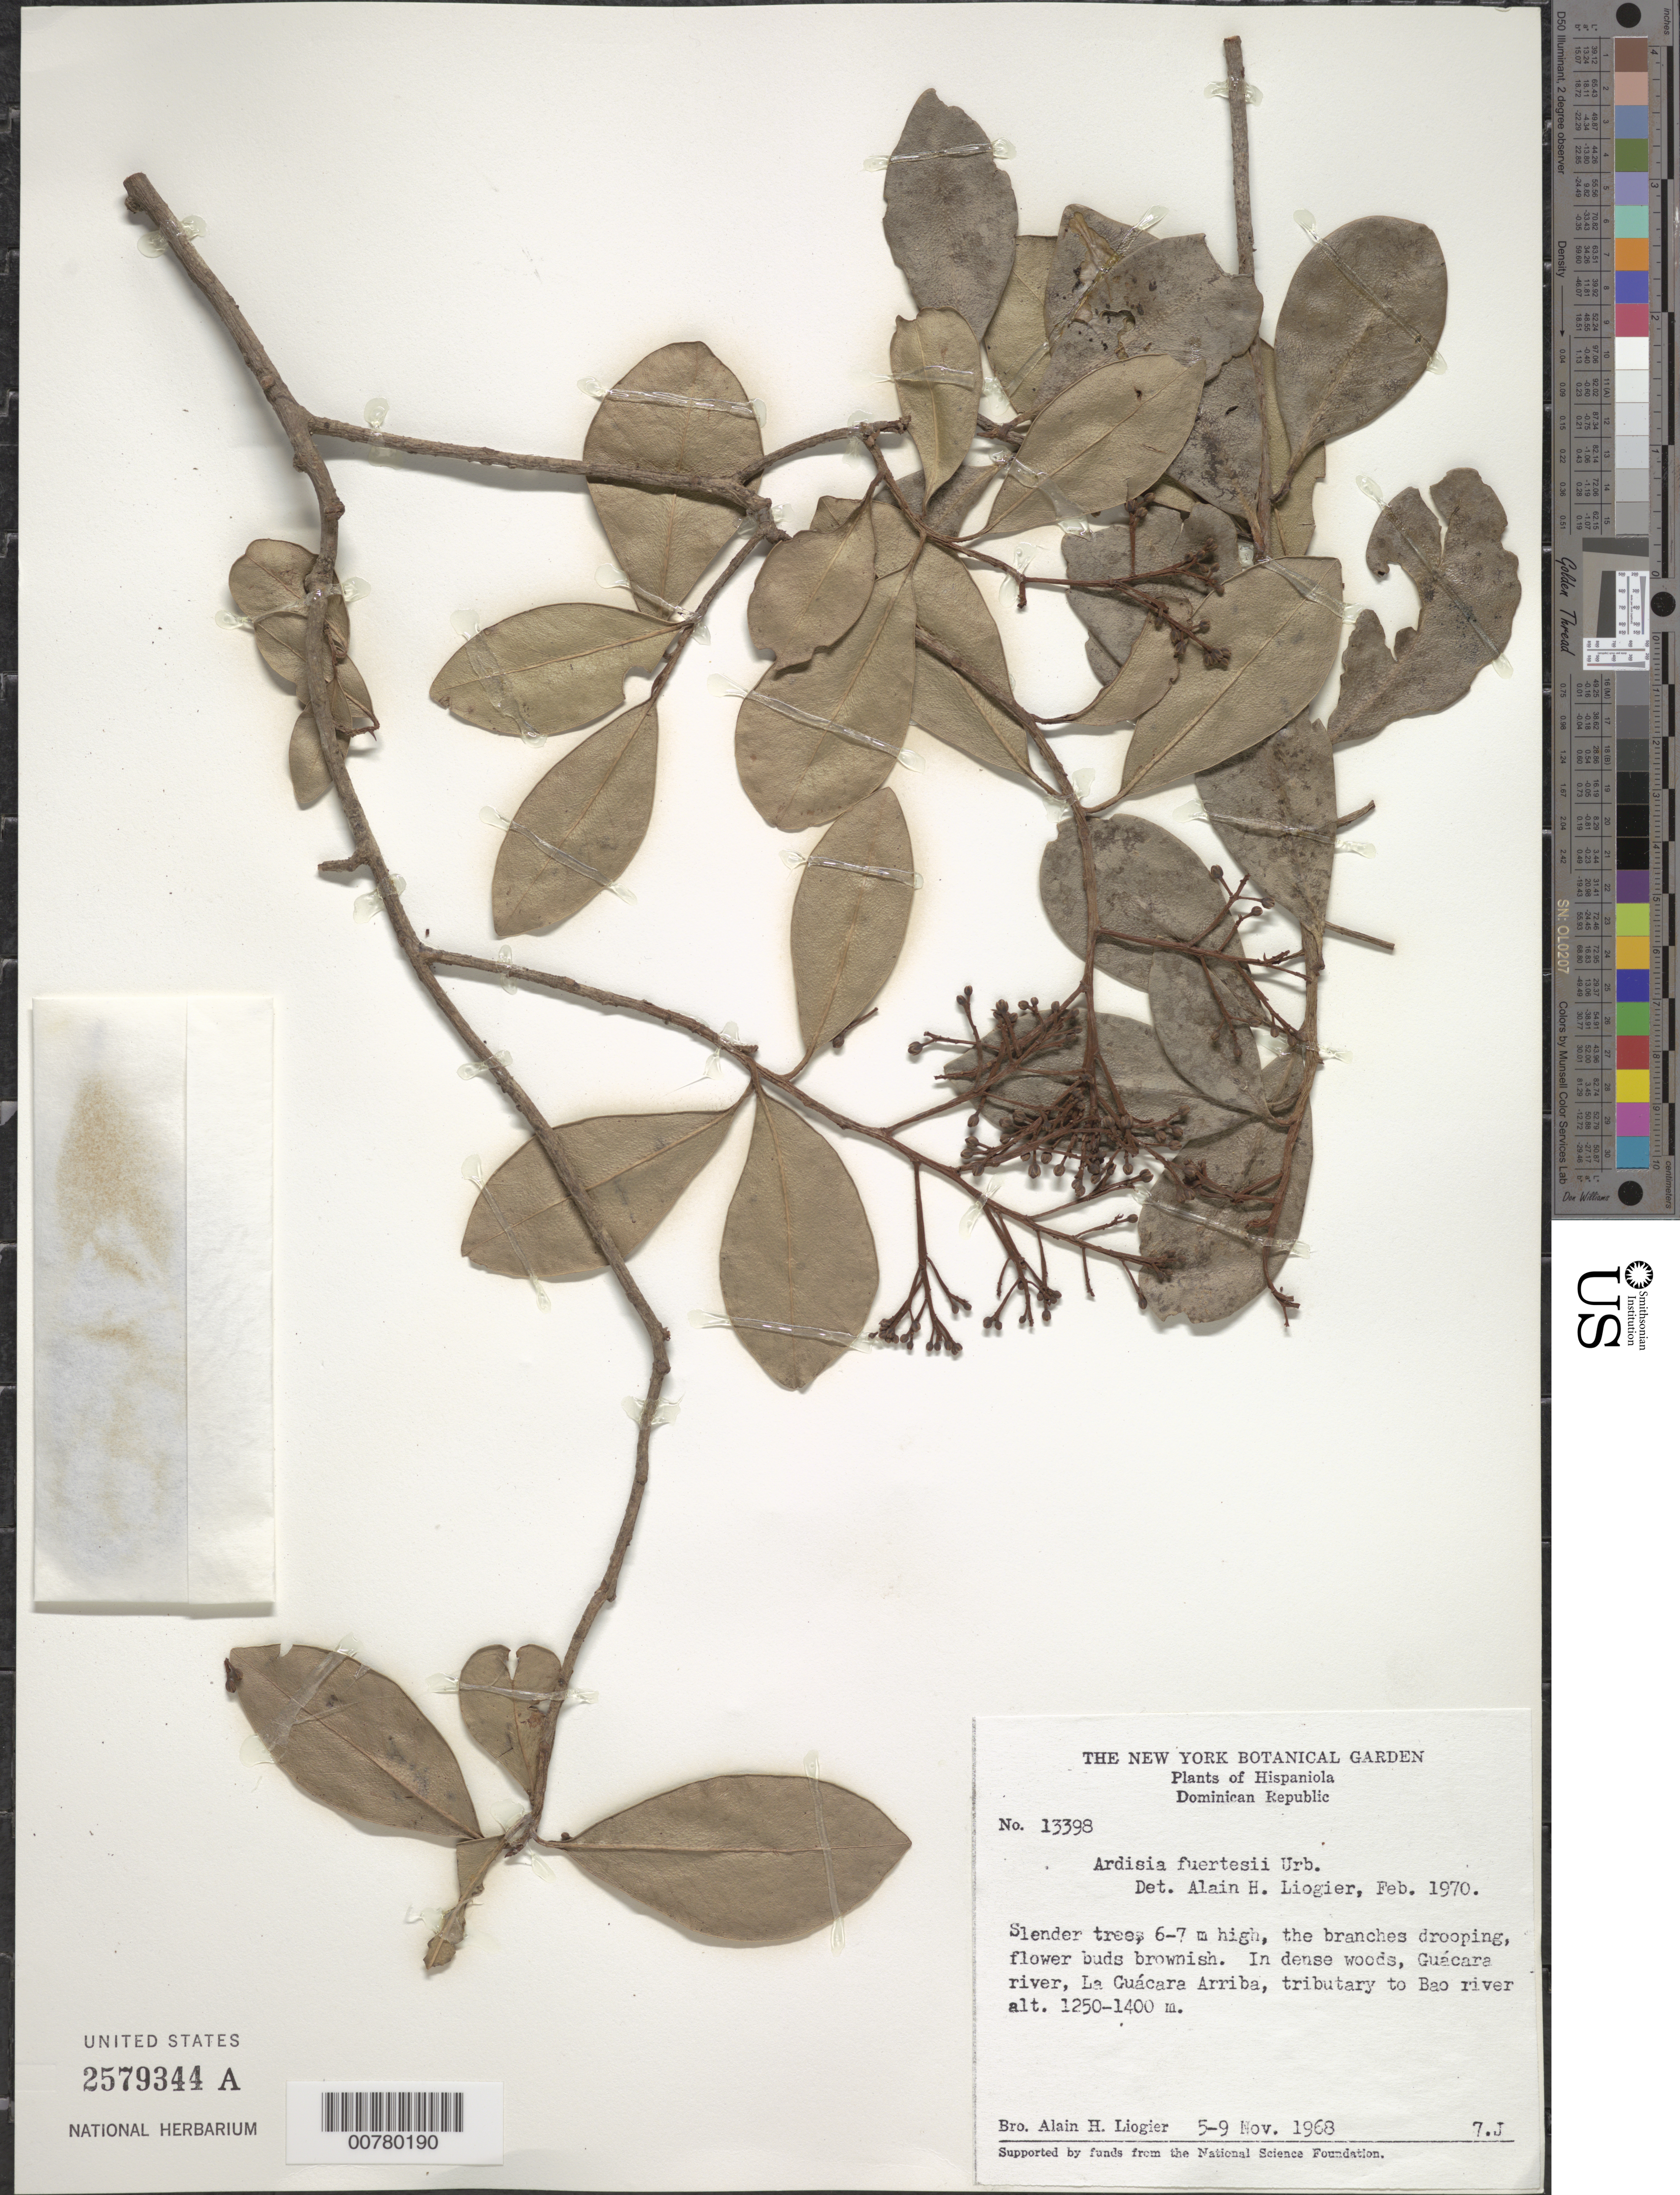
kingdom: Plantae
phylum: Tracheophyta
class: Magnoliopsida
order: Ericales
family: Primulaceae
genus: Ardisia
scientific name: Ardisia fuertesii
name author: Urb.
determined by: Liogier, Alain H.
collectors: A. H. Liogier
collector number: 13398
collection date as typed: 05 Nov 1968 to 09 Nov 1968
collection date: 1968-11-05/1968-11-09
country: Dominican Republic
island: Hispaniola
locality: La Guácara Arriba, tributary to Bao river, Guácara river.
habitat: In dense woods.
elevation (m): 1250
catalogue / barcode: US 2579344A